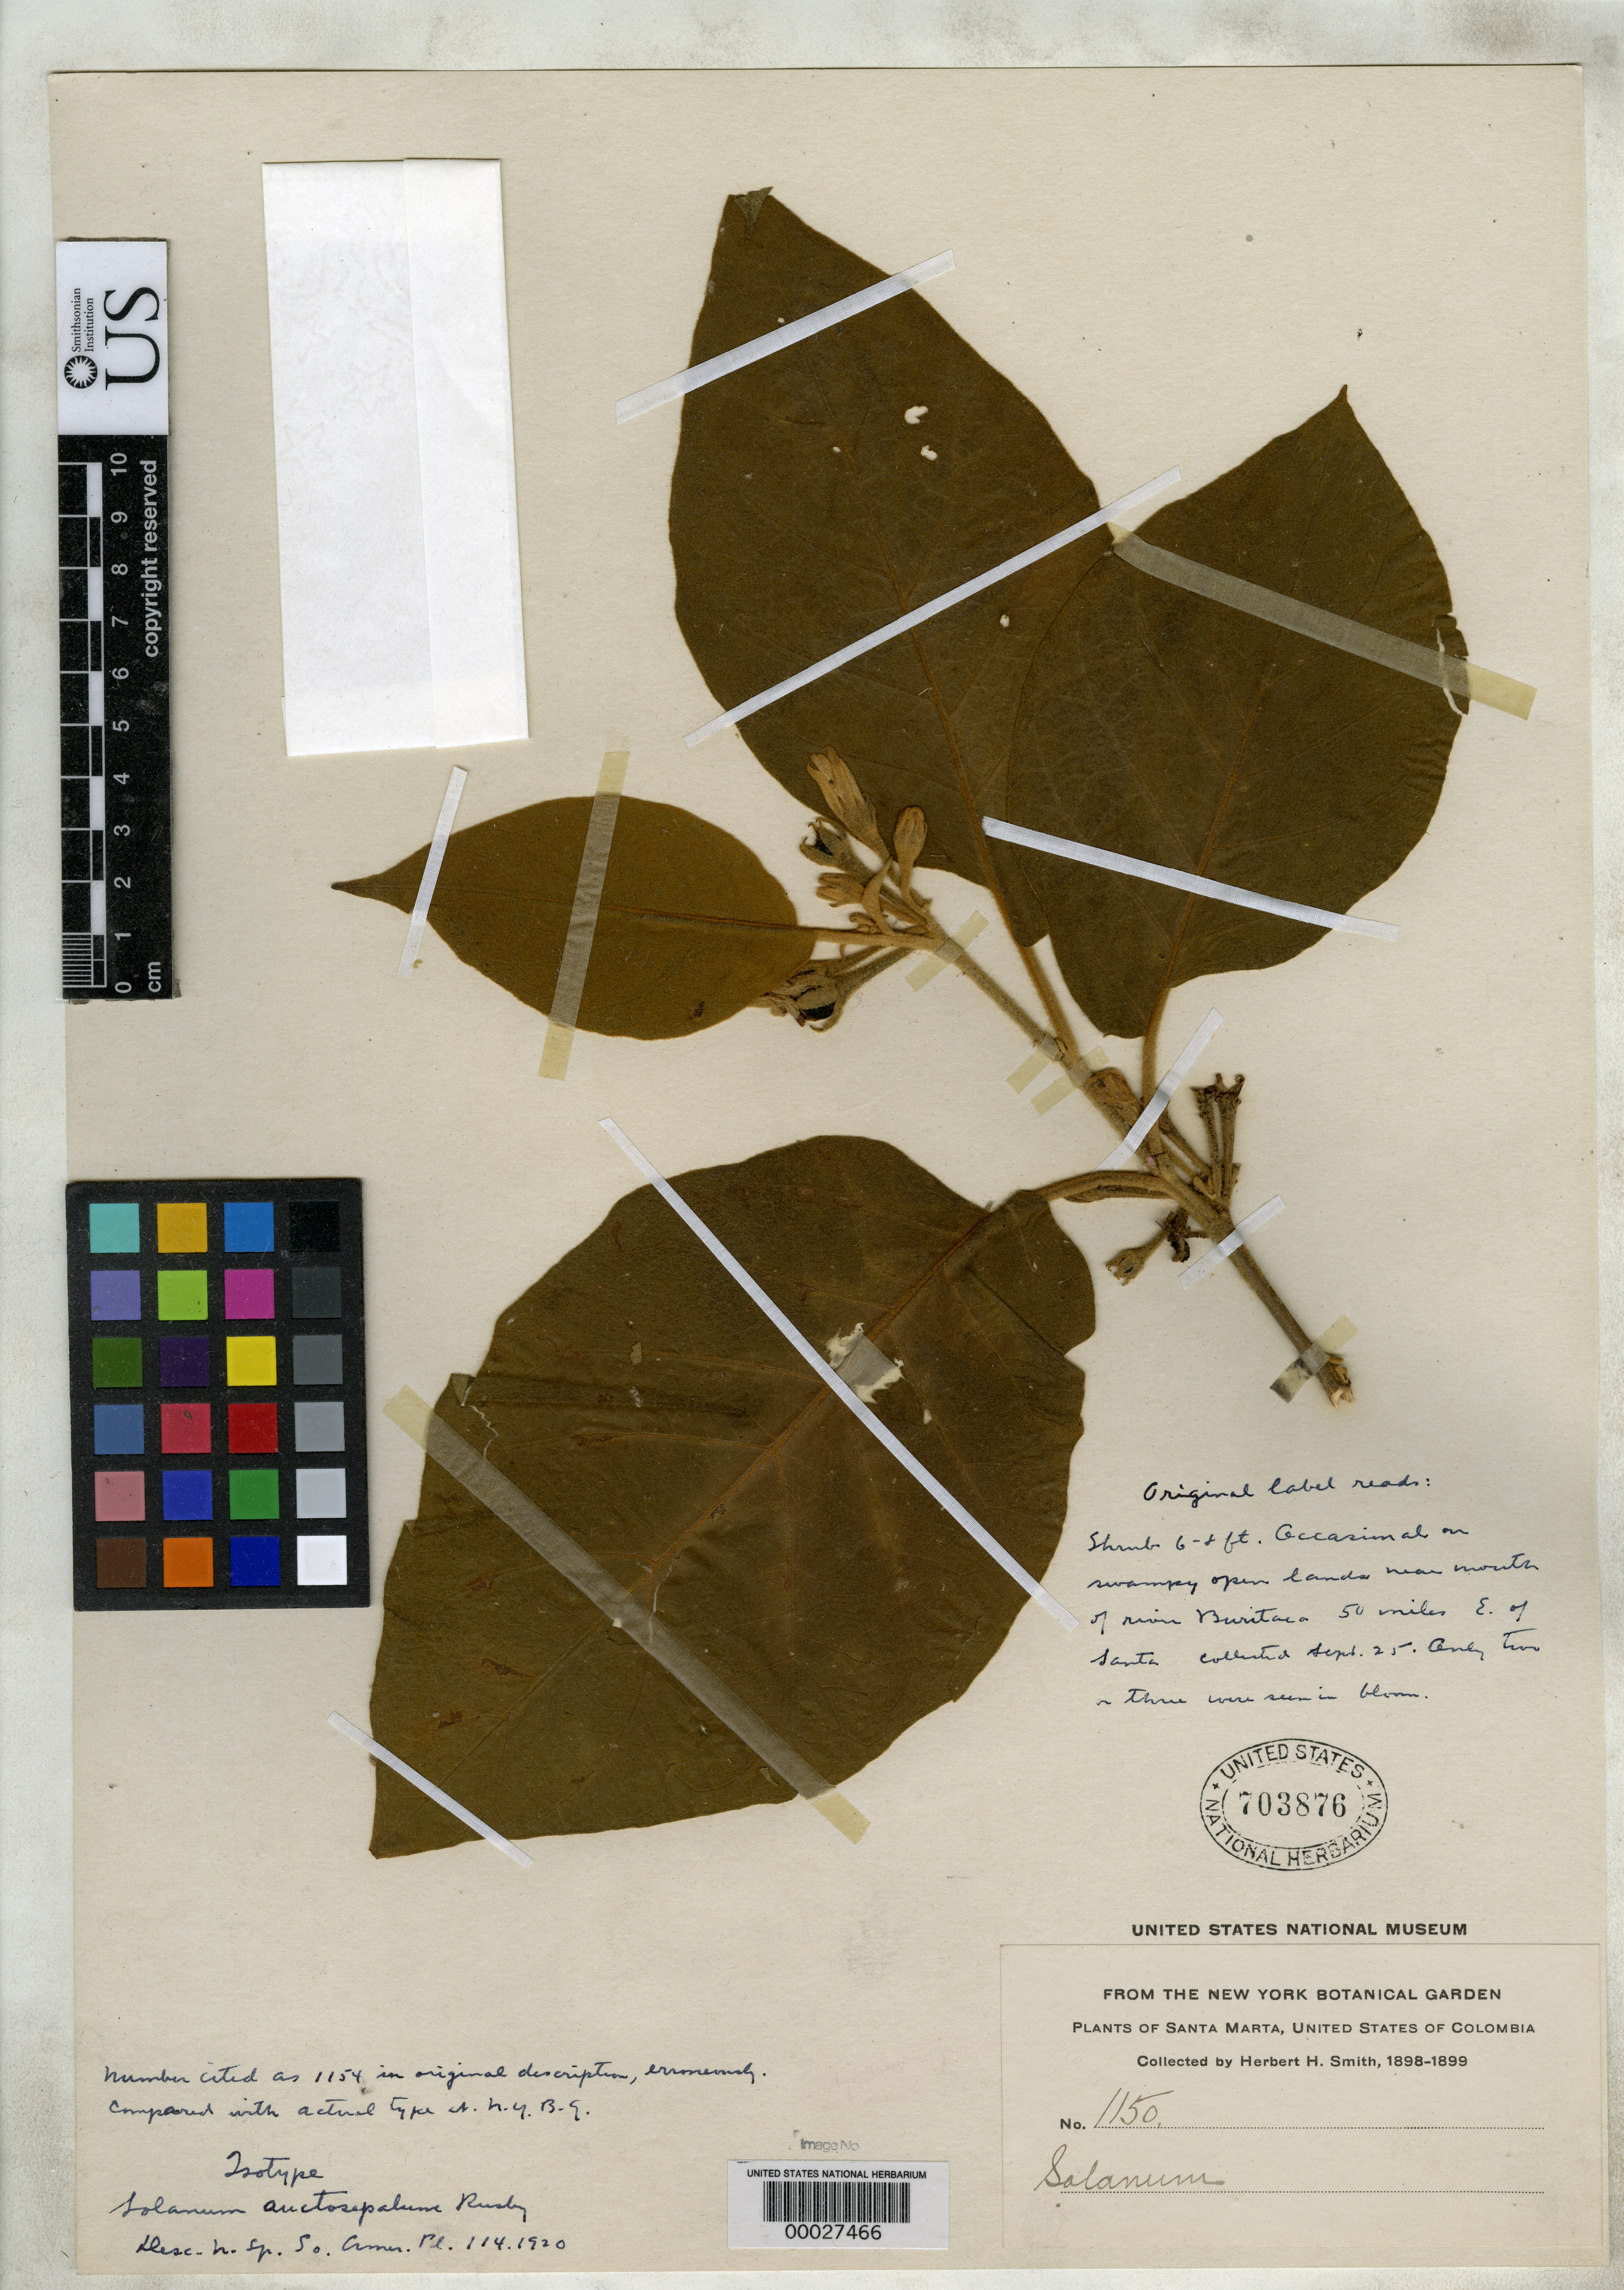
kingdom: Plantae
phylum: Tracheophyta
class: Magnoliopsida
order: Solanales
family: Solanaceae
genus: Solanum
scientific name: Solanum auctosepalum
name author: Rusby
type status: Isotype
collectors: Herbert H. Smith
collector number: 1150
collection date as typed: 1898 to -- --- 1899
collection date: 1898/1899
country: Colombia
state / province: Magdalena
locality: Santa Marta.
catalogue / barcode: US 703876